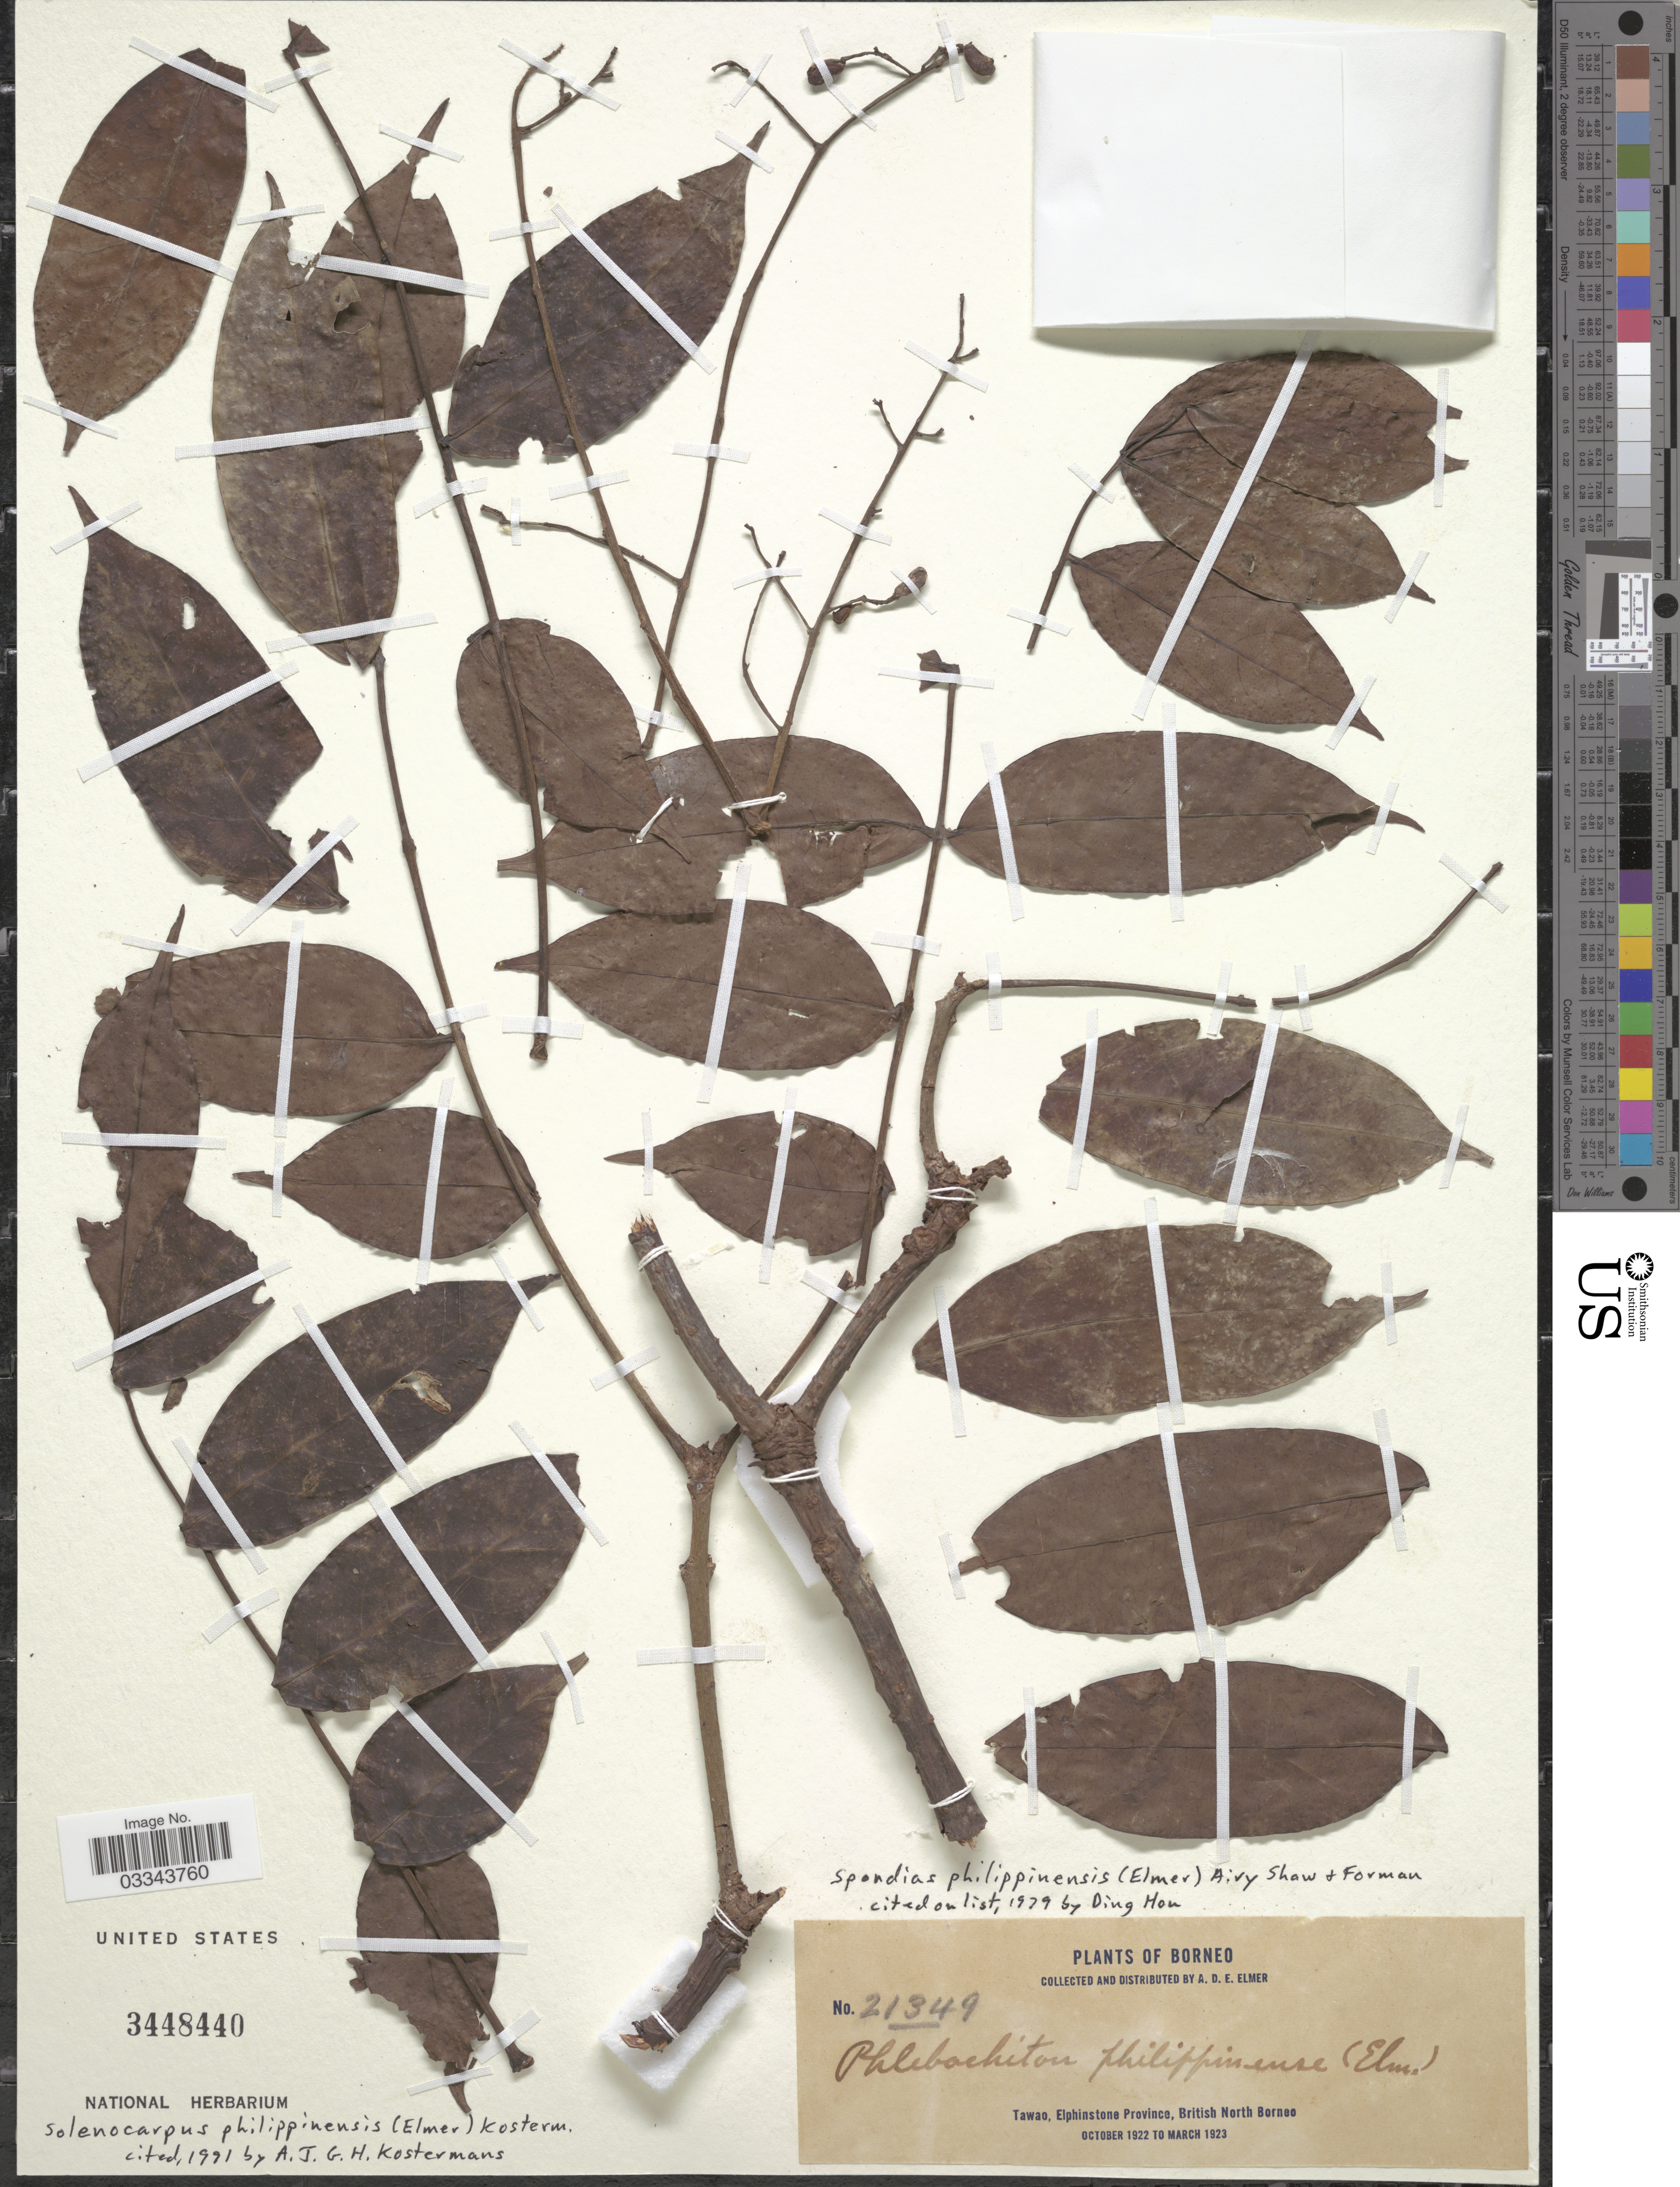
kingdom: Plantae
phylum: Tracheophyta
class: Magnoliopsida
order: Sapindales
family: Anacardiaceae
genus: Solenocarpus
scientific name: Solenocarpus philippinensis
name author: (Elmer) Kosterm.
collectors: A. D. E. Elmer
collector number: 21349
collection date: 1922-10/1923-03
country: Malaysia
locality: Borneo. Tawao, Elphinstone Province, British North Borneo.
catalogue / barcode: US 3448440